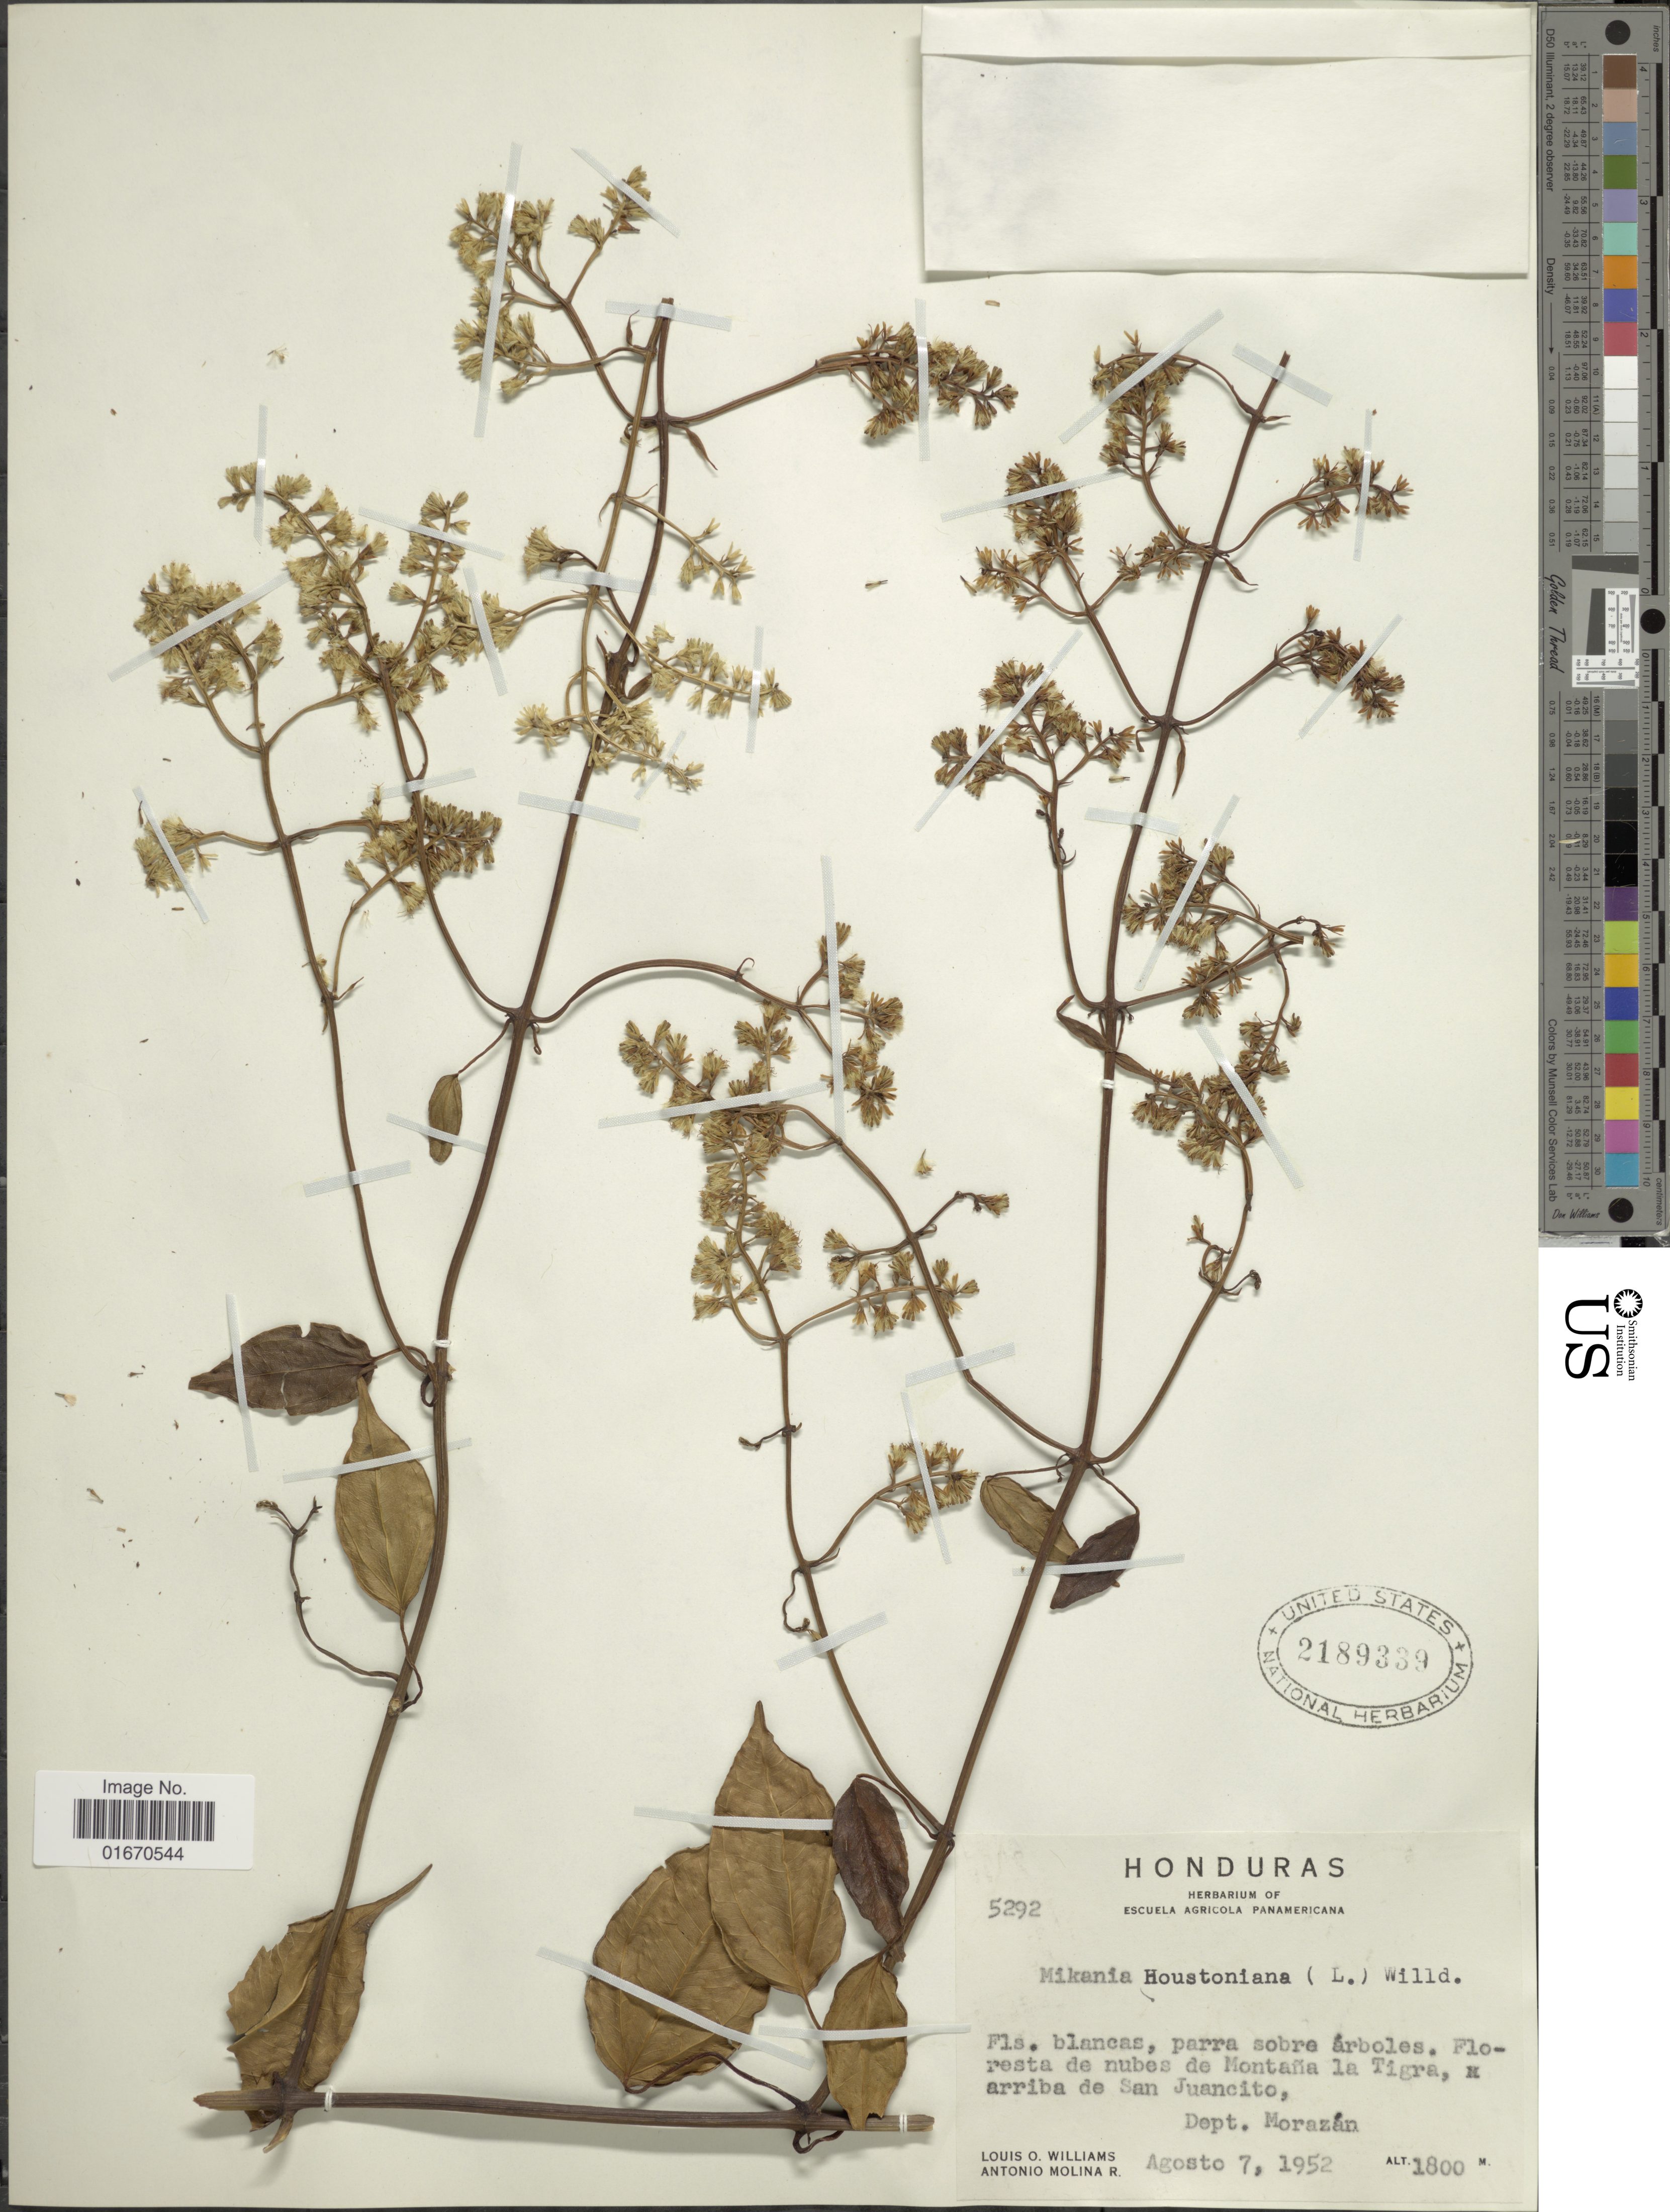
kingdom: Plantae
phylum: Tracheophyta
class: Magnoliopsida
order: Asterales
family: Asteraceae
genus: Mikania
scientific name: Mikania houstoniana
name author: (L.) B.L. Rob.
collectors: L. O. Williams & A. Molina R.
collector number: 5292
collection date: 1952-08-07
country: Honduras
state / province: Fco. Morazán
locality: Nubes de Montana la Tigra, an arriba de San Juancito, Dept. Morazan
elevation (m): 1800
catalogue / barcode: US 2189339